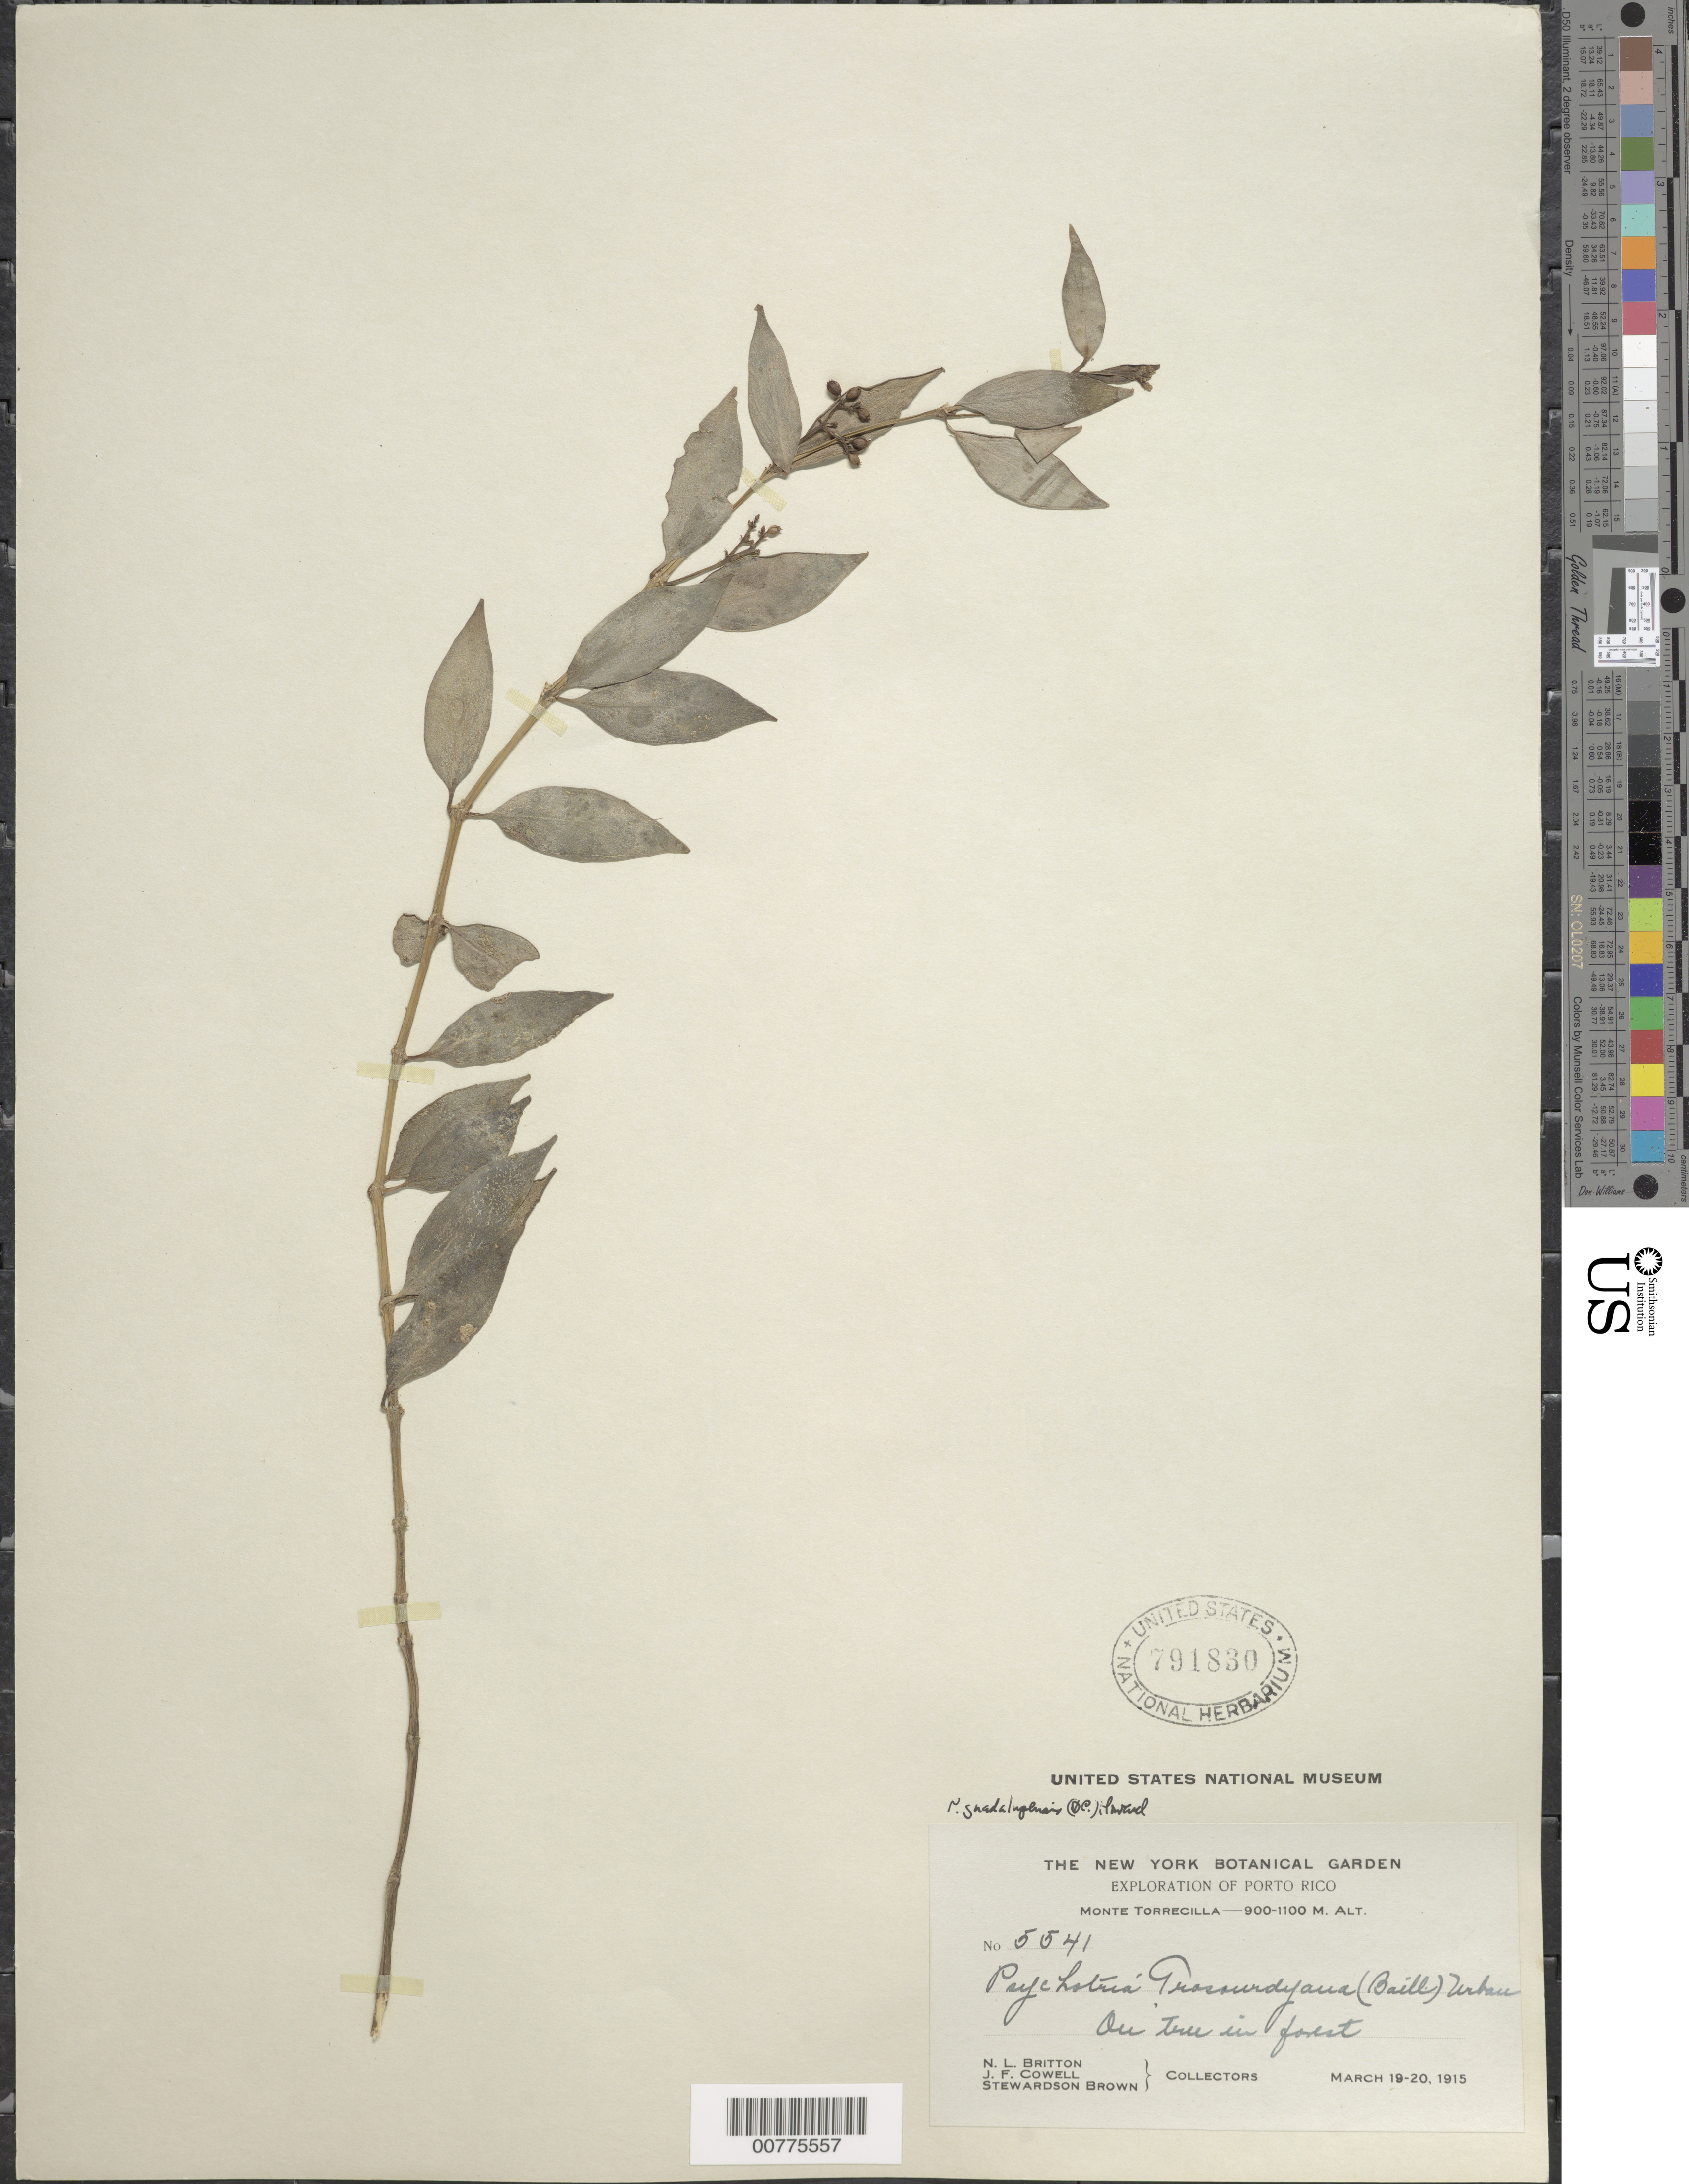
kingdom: Plantae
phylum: Tracheophyta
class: Magnoliopsida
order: Gentianales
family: Rubiaceae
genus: Notopleura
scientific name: Notopleura guadalupensis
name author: (DC.) C.M. Taylor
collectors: N. Britton, J. F. Cowell & S. Brown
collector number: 5541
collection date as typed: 19 Mar 1915 to 20 Mar 1915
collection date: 1915-03-19/1915-03-20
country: Puerto Rico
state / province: Barranquitas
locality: Monte Torrecilla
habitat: On tree in forest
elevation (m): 900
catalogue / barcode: US 791830